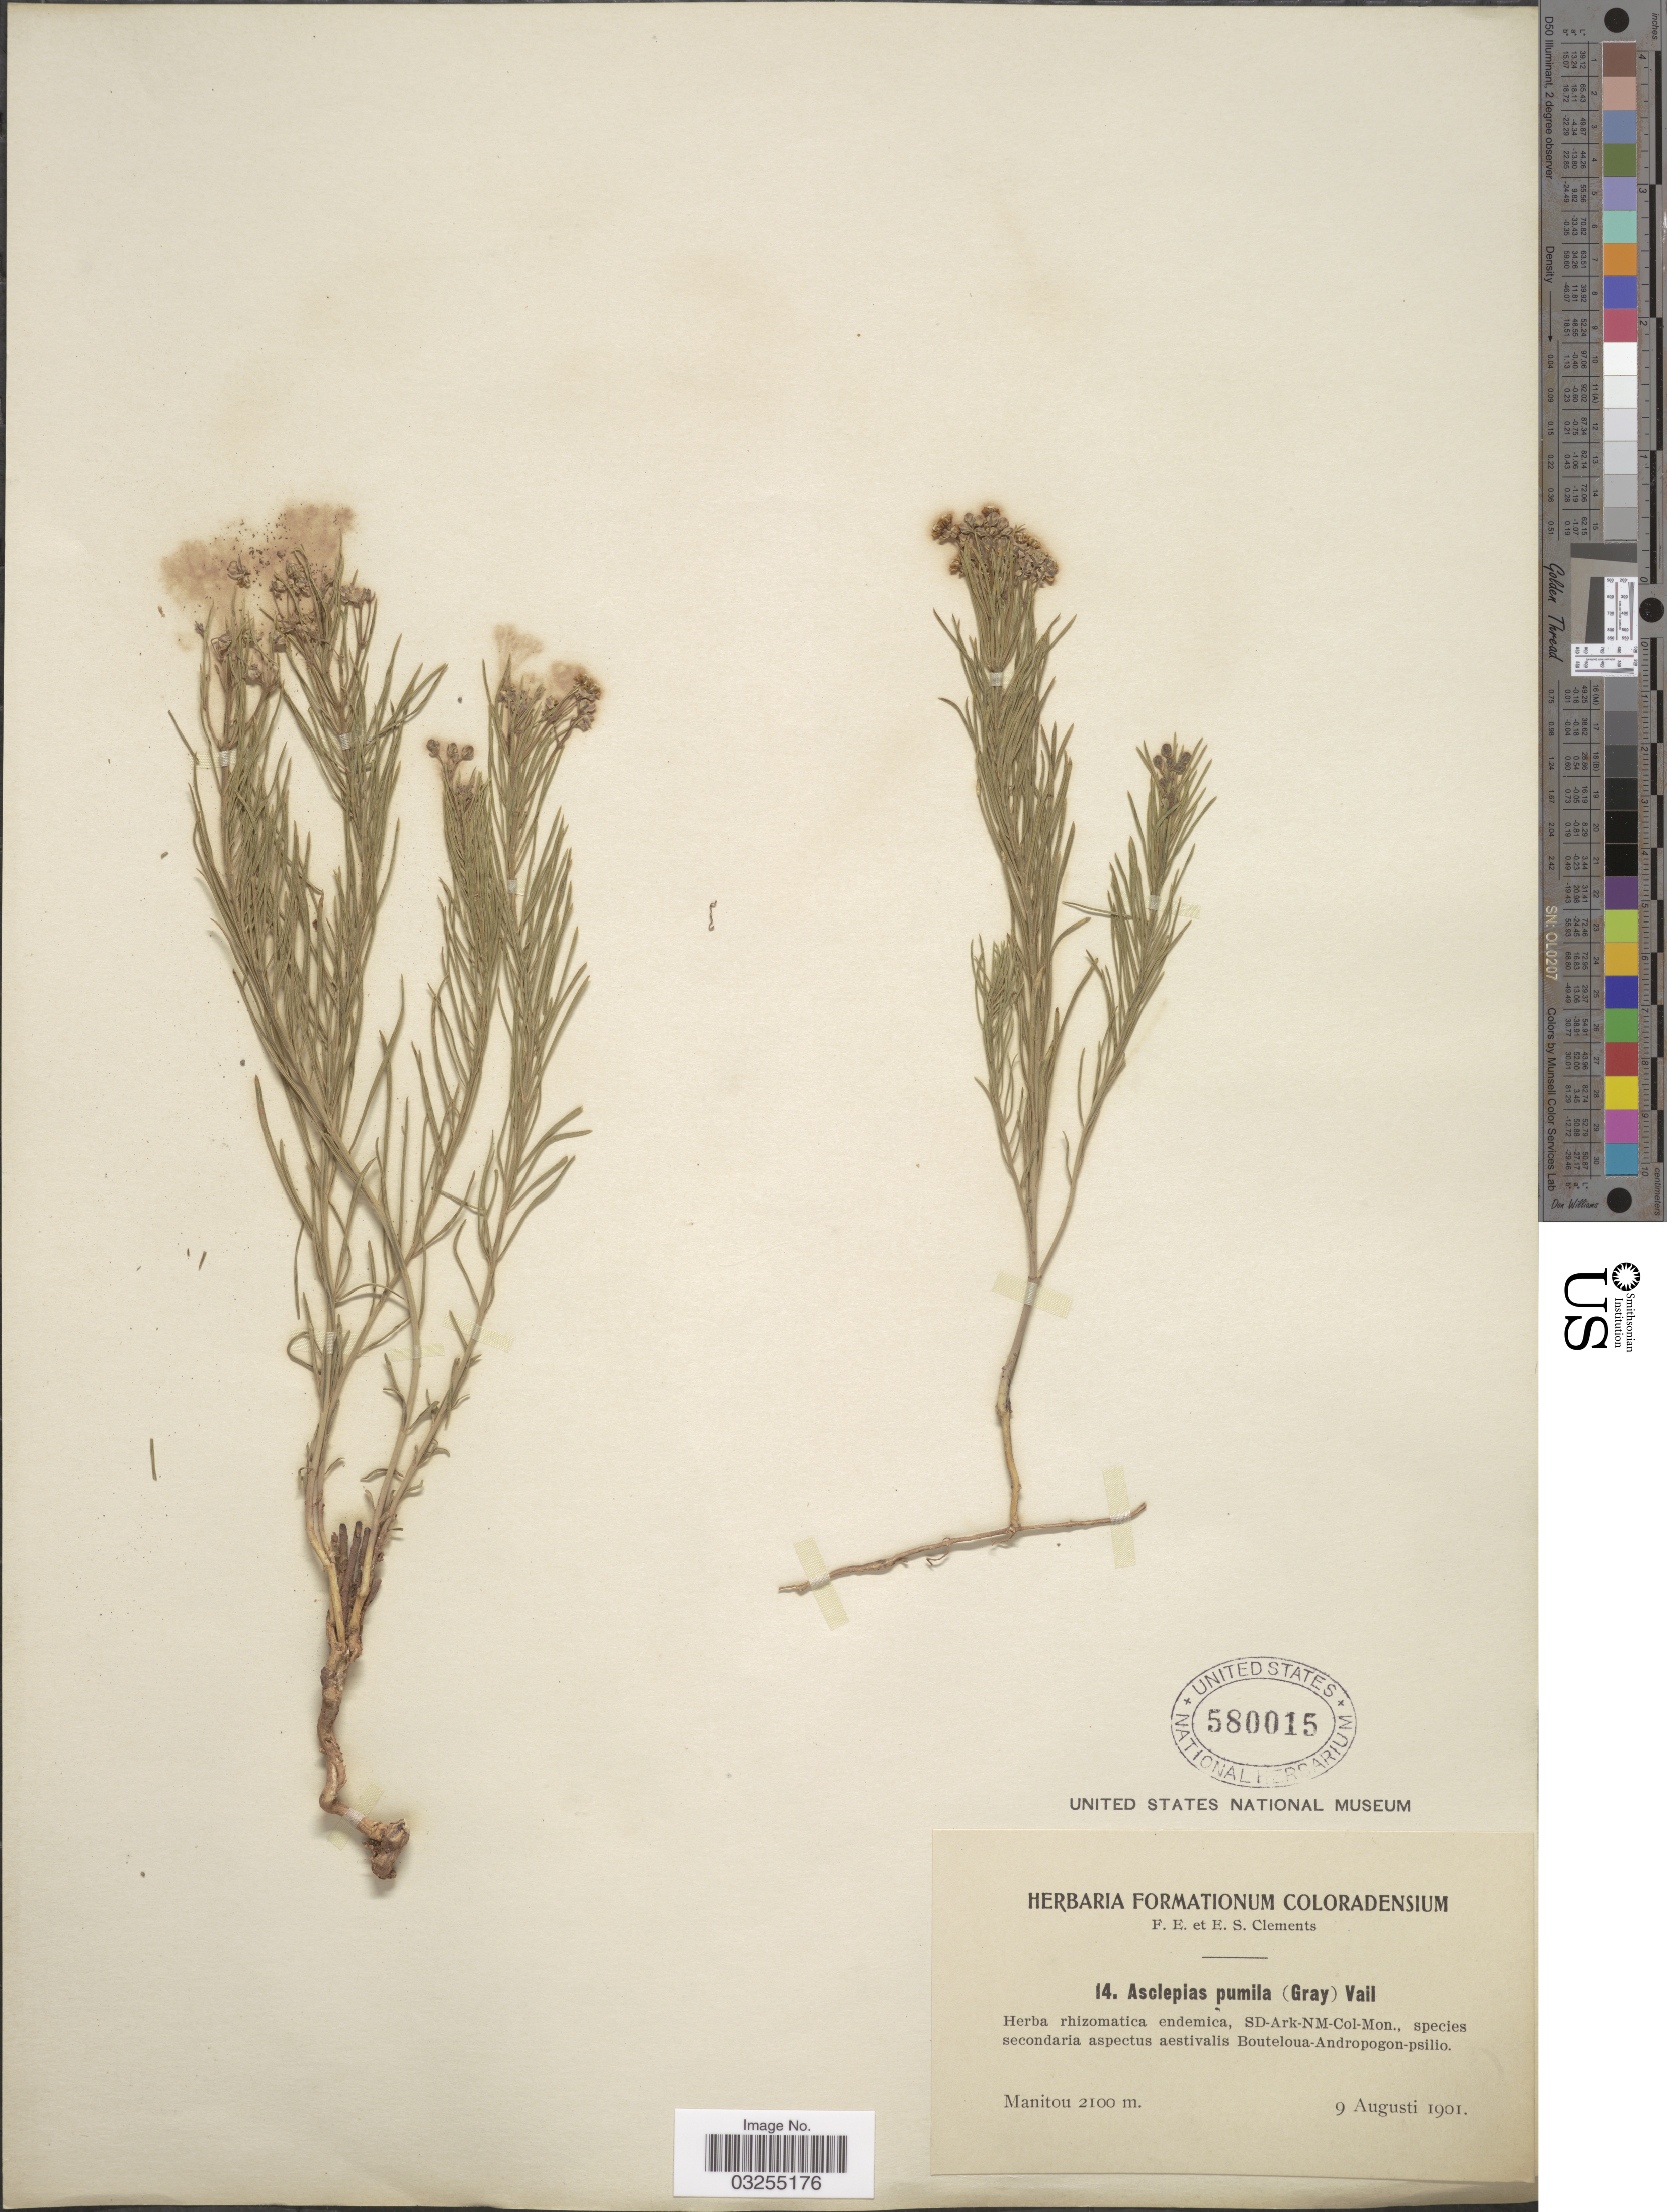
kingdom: Plantae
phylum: Tracheophyta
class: Magnoliopsida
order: Gentianales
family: Apocynaceae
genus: Asclepias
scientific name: Asclepias pumila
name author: (A. Gray) Vail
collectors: F. E. Clements & E. S. Clements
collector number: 14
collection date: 1901-08-09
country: United States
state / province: Colorado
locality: Manitou.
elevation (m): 2100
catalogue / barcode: US 580015